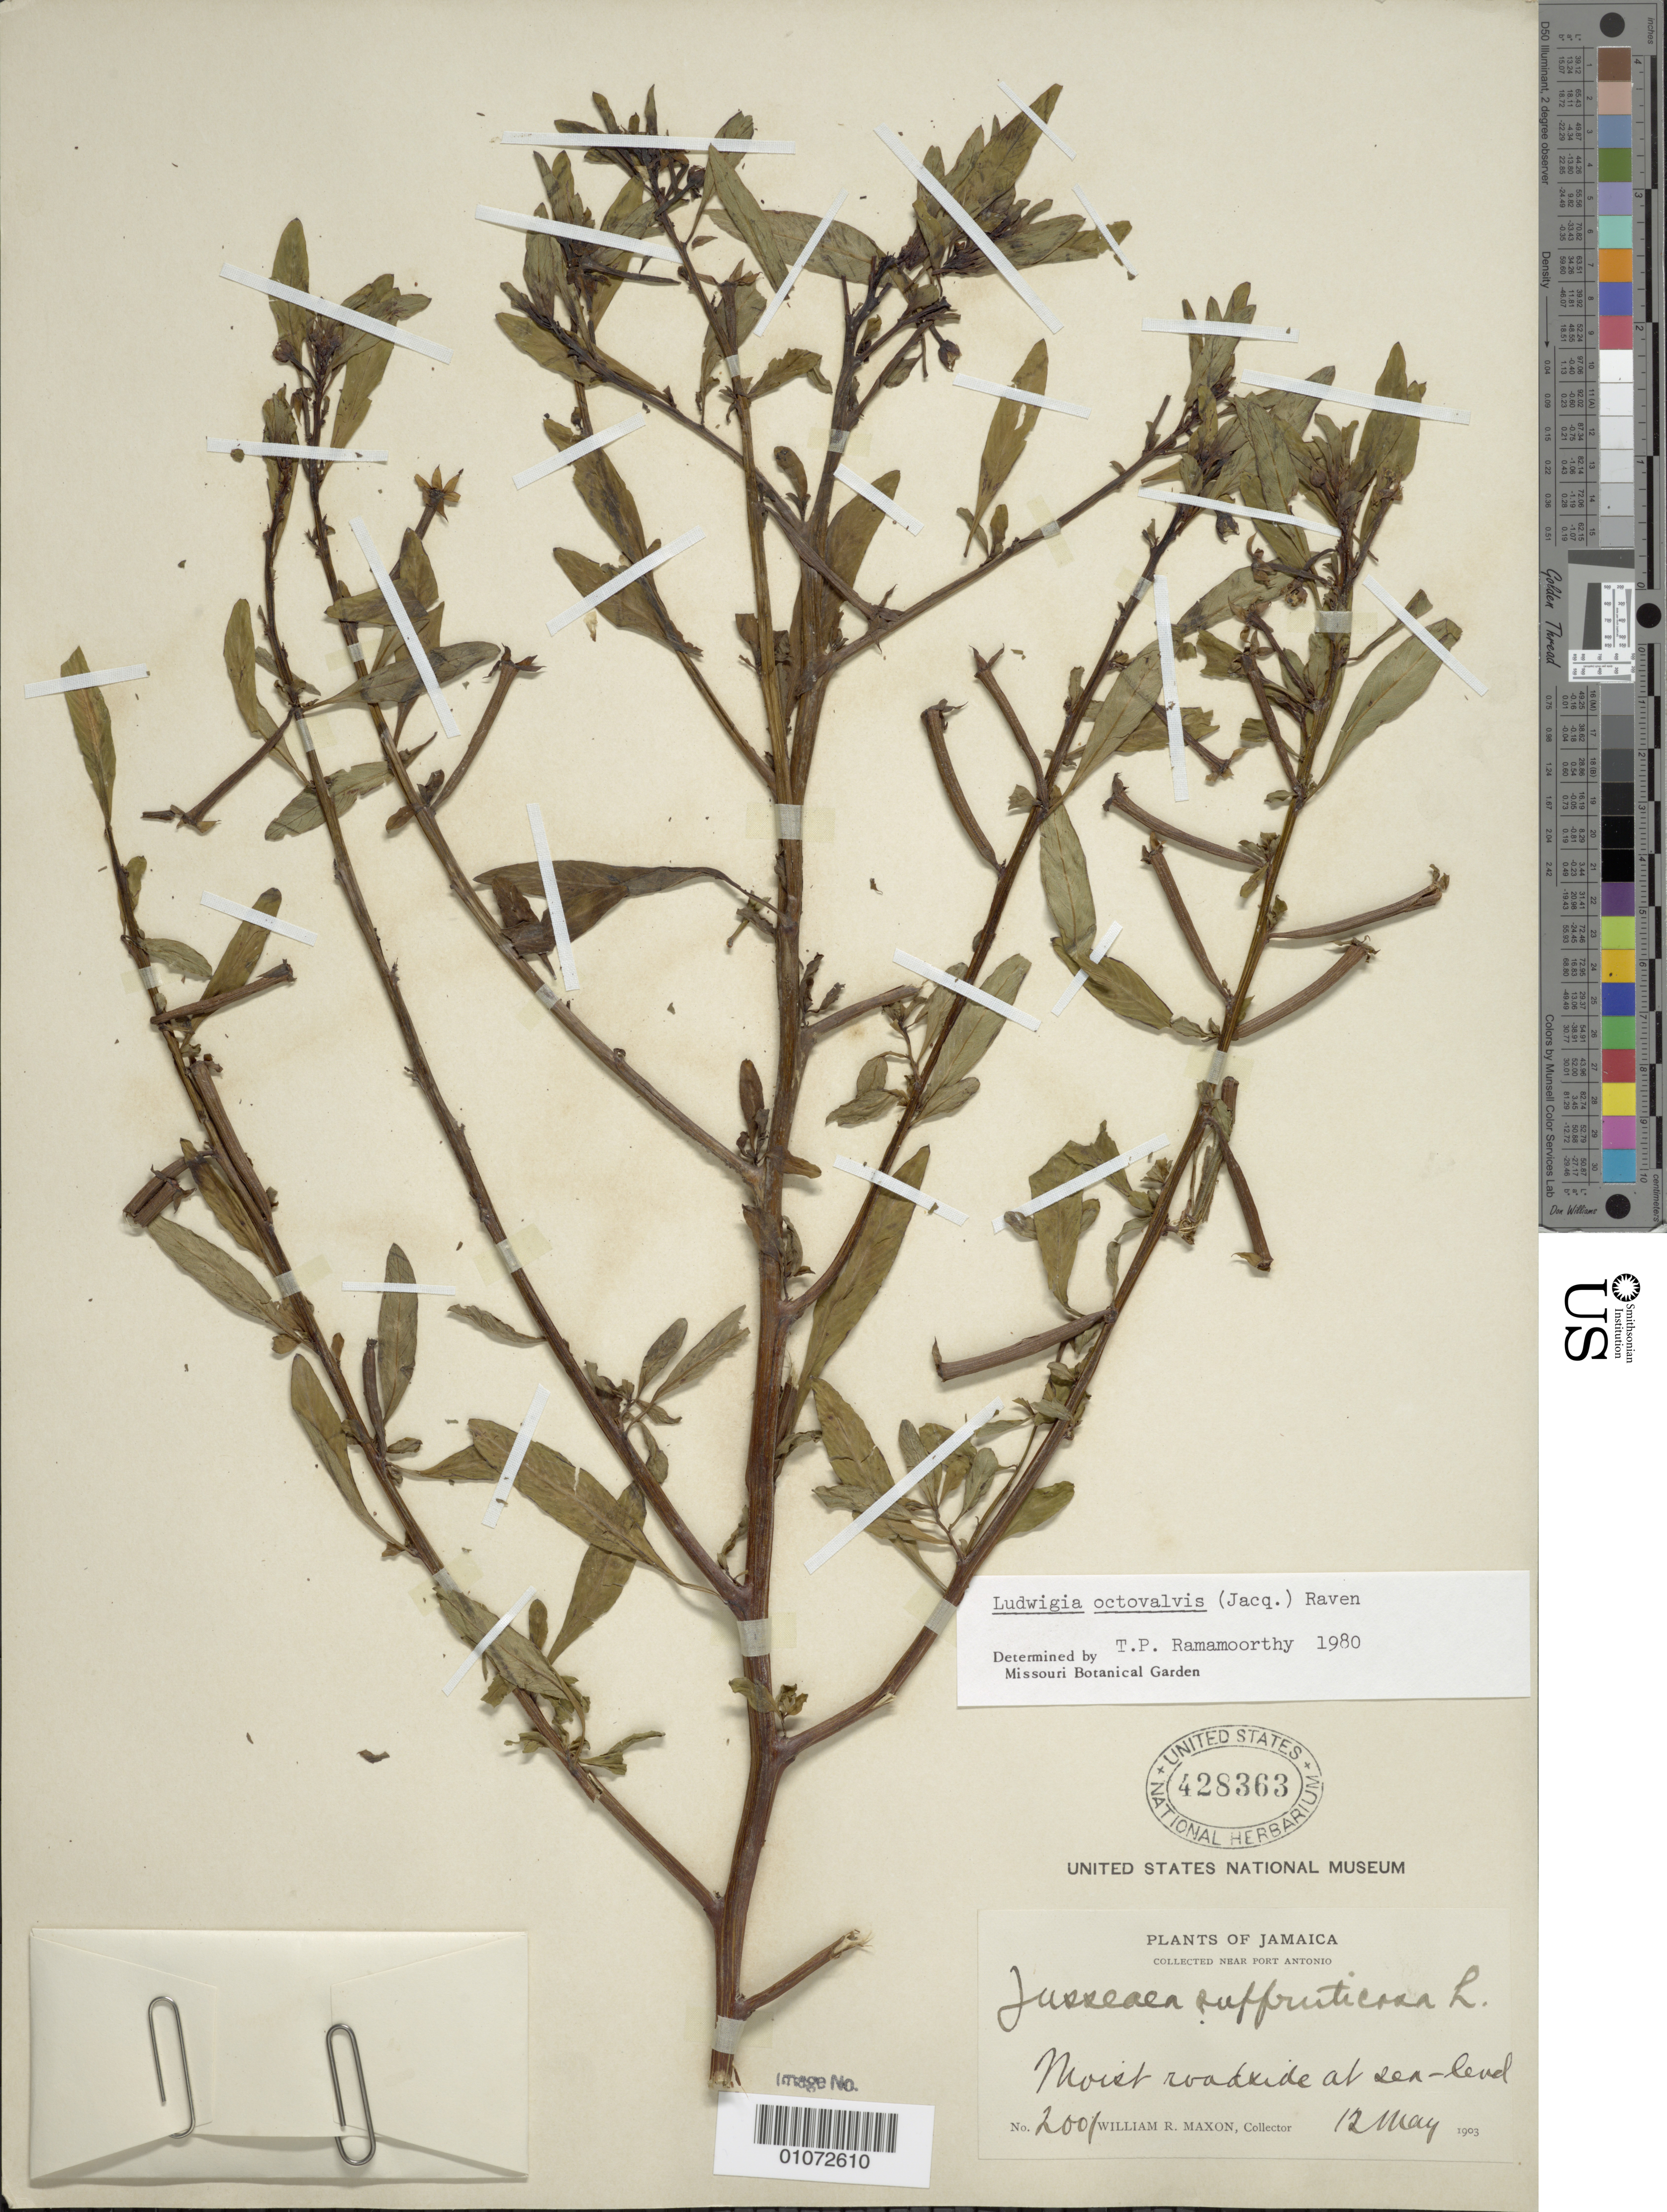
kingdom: Plantae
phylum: Tracheophyta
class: Magnoliopsida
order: Myrtales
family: Onagraceae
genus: Ludwigia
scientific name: Ludwigia octovalvis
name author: (Jacq.) P.H. Raven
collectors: W. R. Maxon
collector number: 2001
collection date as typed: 12 May 1903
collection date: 1903-05-12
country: Jamaica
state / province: Portland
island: Jamaica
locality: Moist roadside.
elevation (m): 0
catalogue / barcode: US 428363